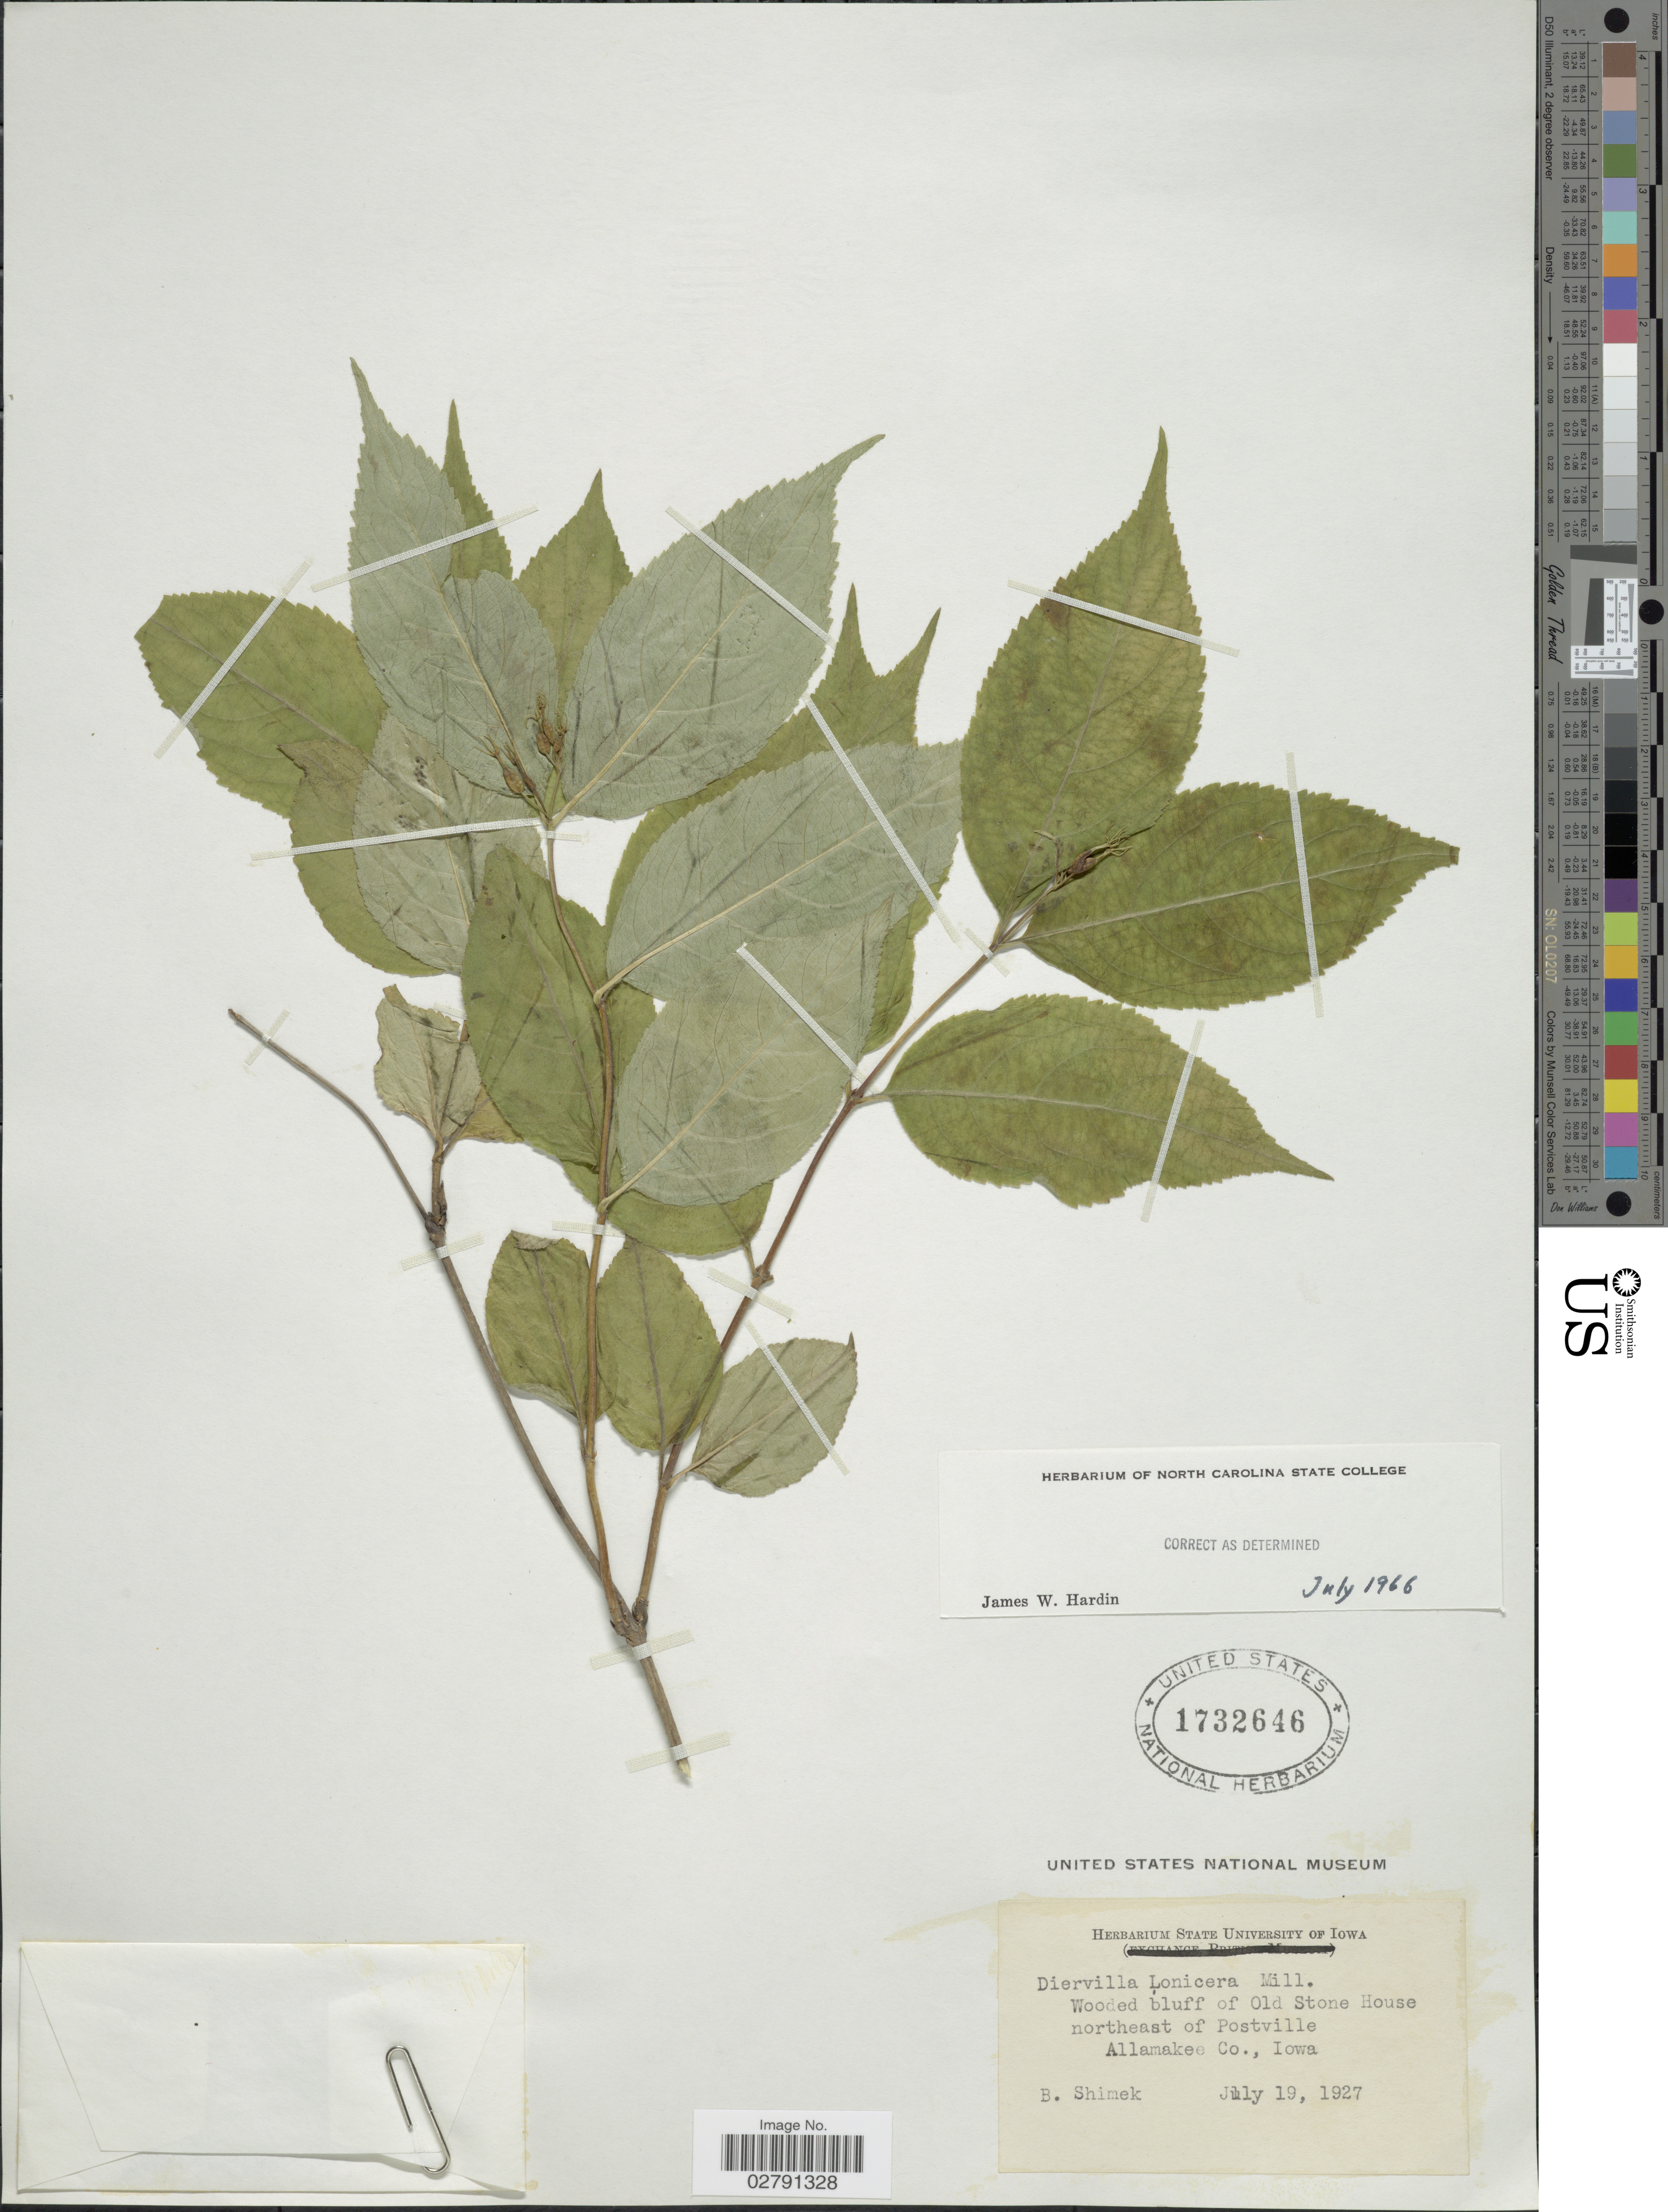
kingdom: Plantae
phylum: Tracheophyta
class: Magnoliopsida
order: Dipsacales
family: Caprifoliaceae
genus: Diervilla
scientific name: Diervilla lonicera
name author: Mill.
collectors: B. Shimek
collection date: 1927-07-19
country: United States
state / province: Iowa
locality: Wooded bluff of Old Stone House northeast of Postville Allamakee Co.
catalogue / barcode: US 1732646